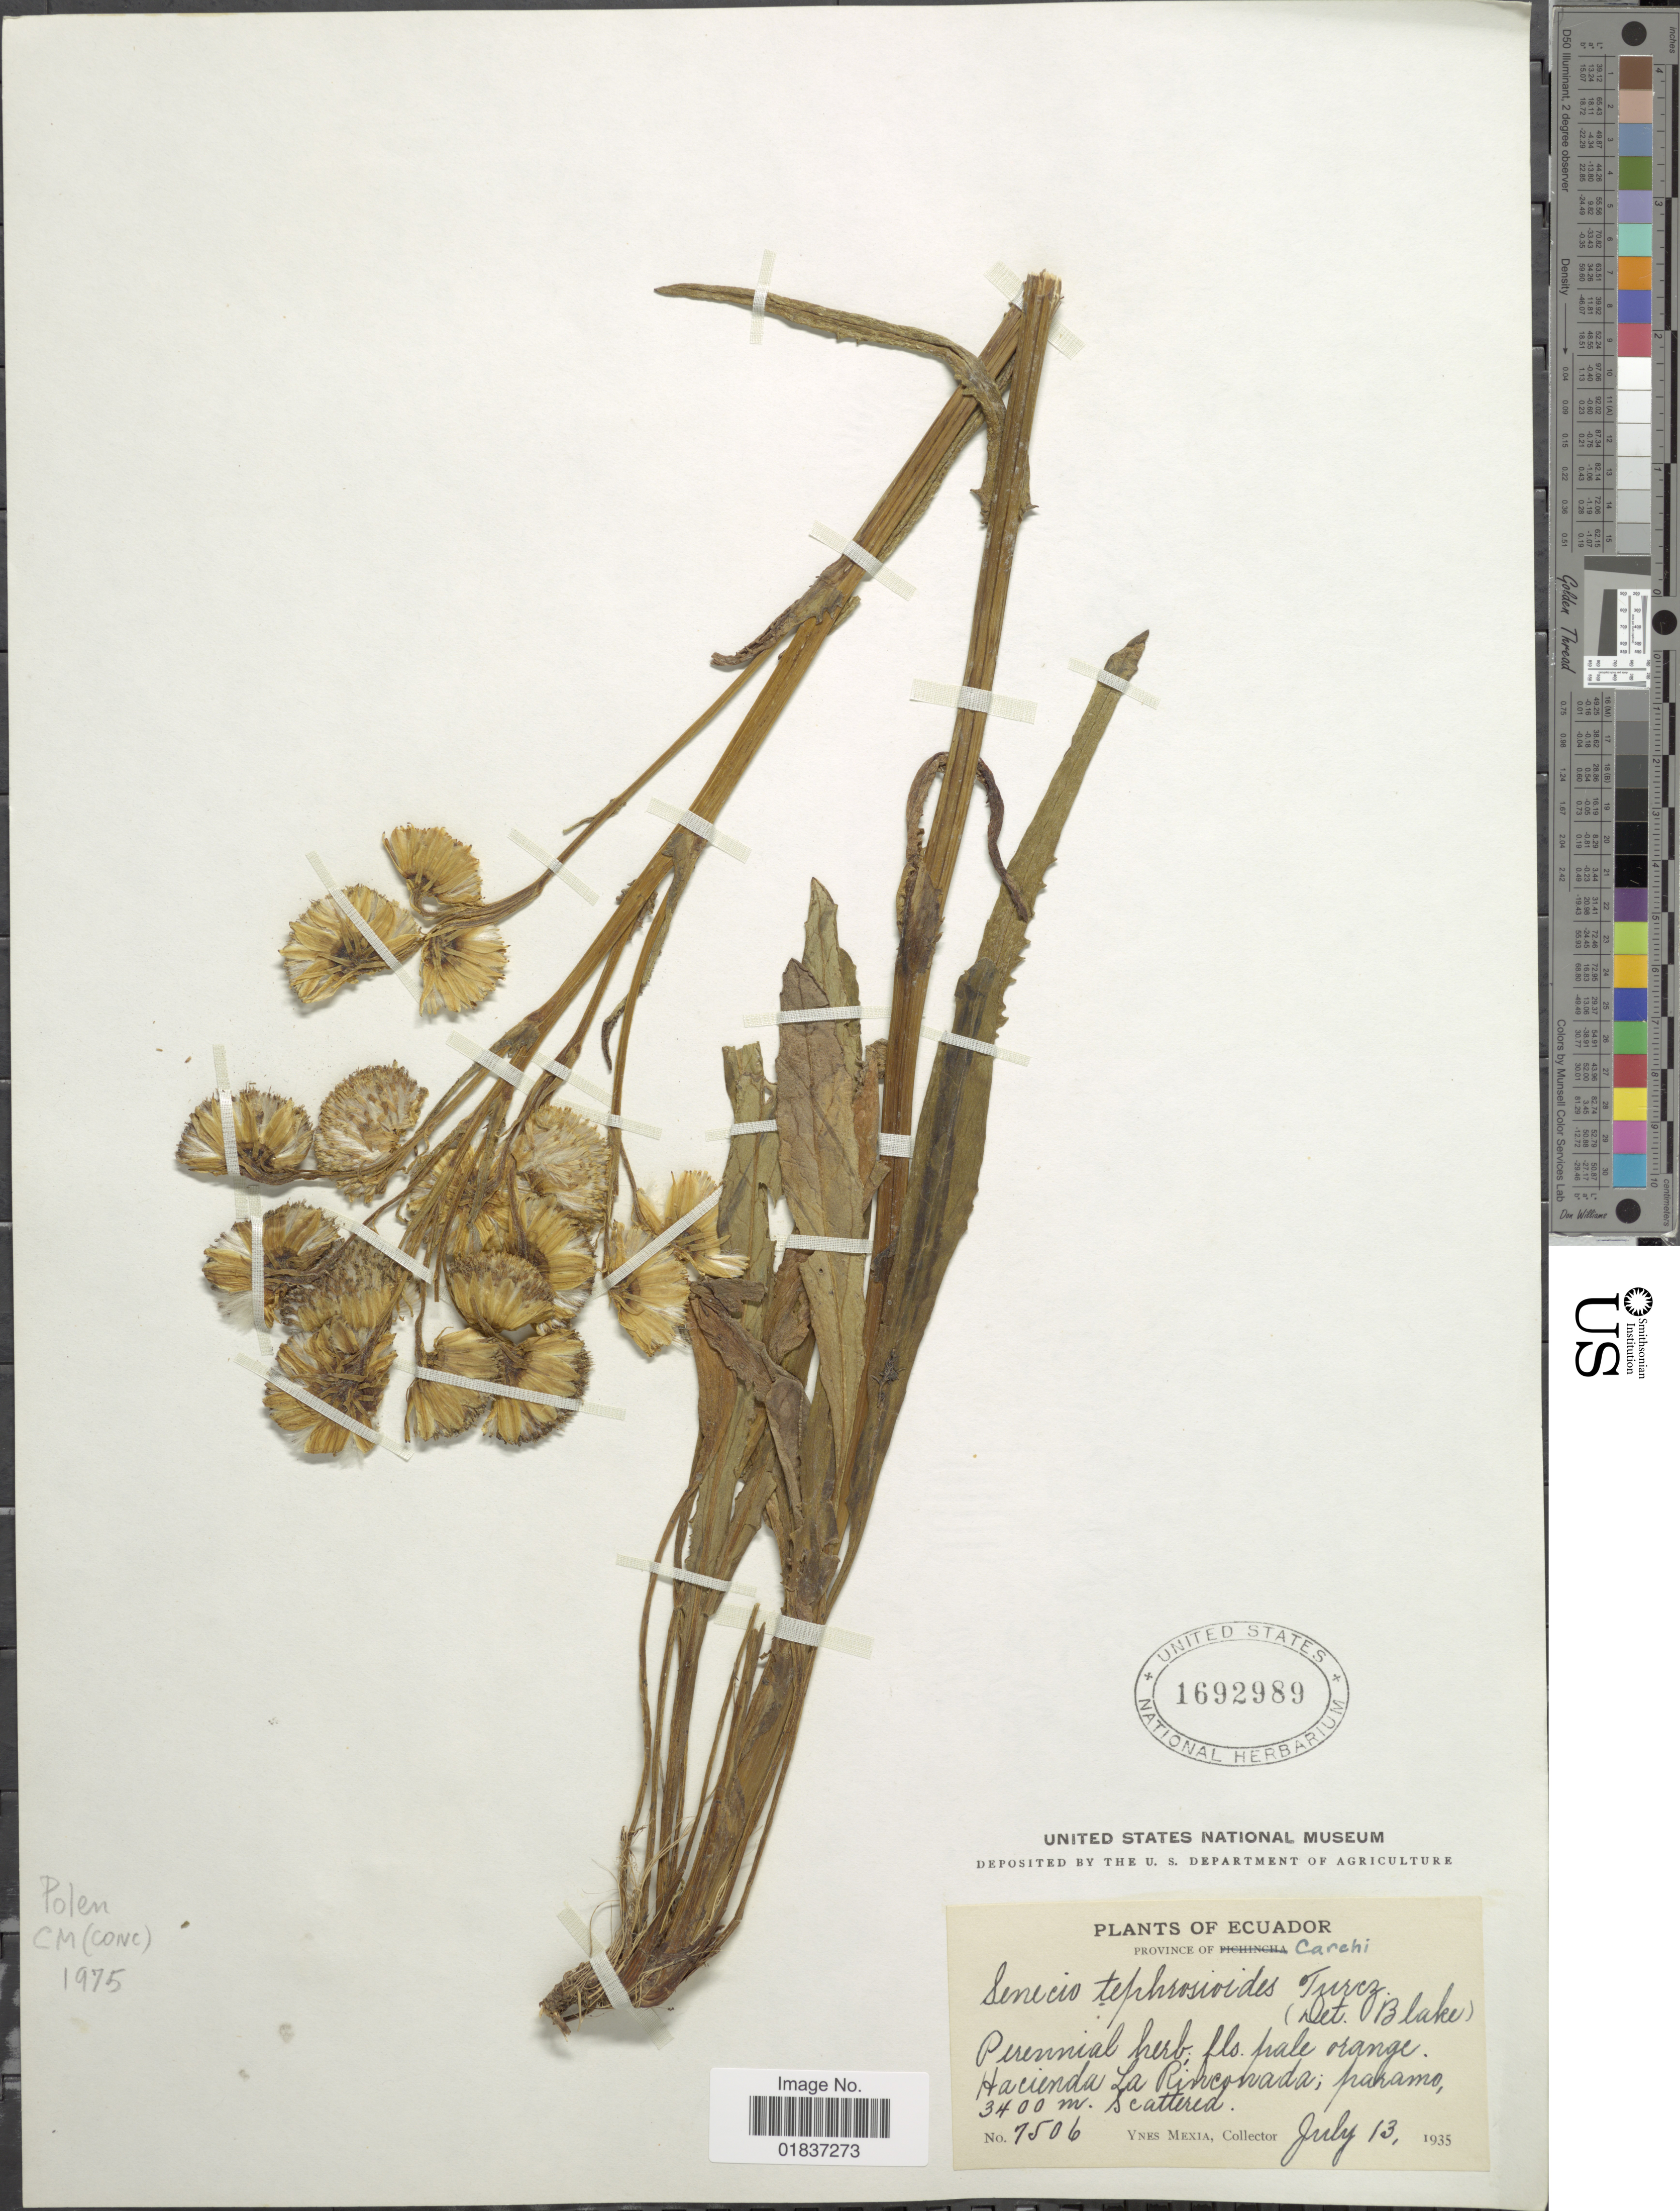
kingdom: Plantae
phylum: Tracheophyta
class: Magnoliopsida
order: Asterales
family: Asteraceae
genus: Senecio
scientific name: Senecio tephrosioides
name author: Turcz.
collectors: Y. Mexia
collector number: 7506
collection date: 1935-07-13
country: Ecuador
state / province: Carchi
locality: Province of Carchi. Hacienda La Rinconada;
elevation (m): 3400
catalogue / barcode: US 1692989